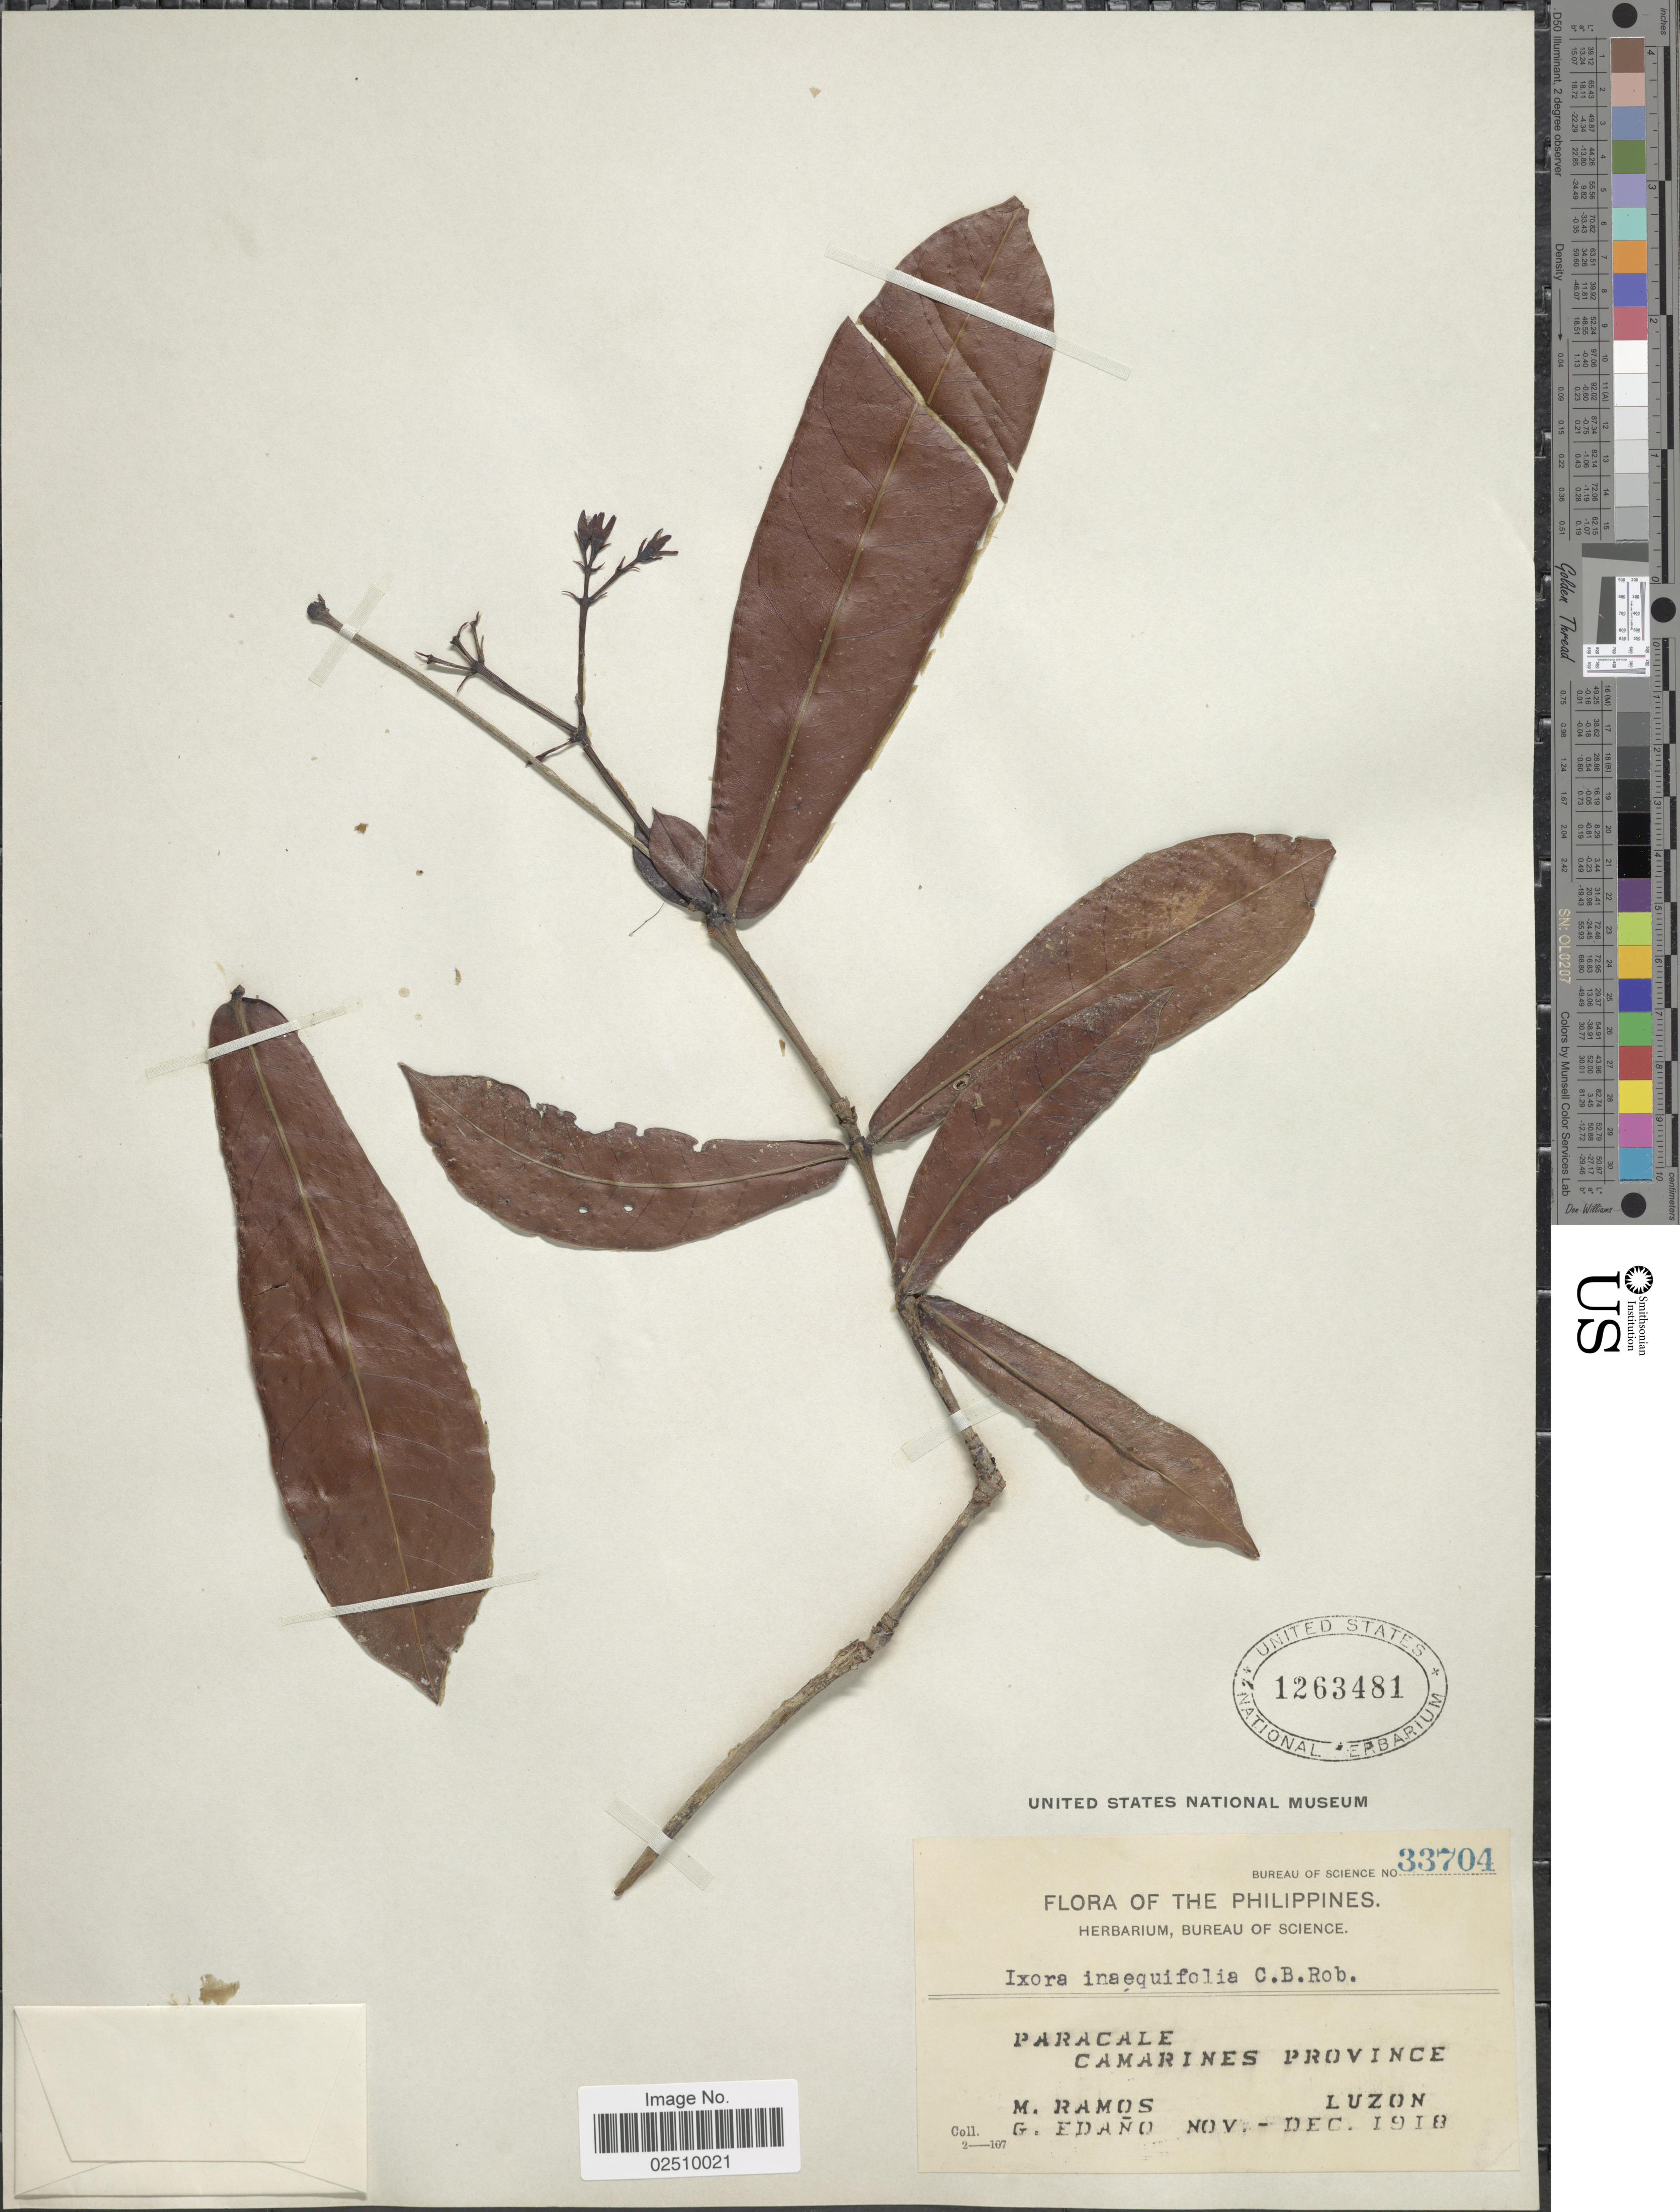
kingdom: Plantae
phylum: Tracheophyta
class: Magnoliopsida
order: Gentianales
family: Rubiaceae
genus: Ixora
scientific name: Ixora inaequifolia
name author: C.B. Rob.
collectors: M. Ramos & G. Edaño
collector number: Bureau of Science 33704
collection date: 1918-11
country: Philippines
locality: Paracale, Camarines Province Luzon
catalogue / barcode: US 1263481